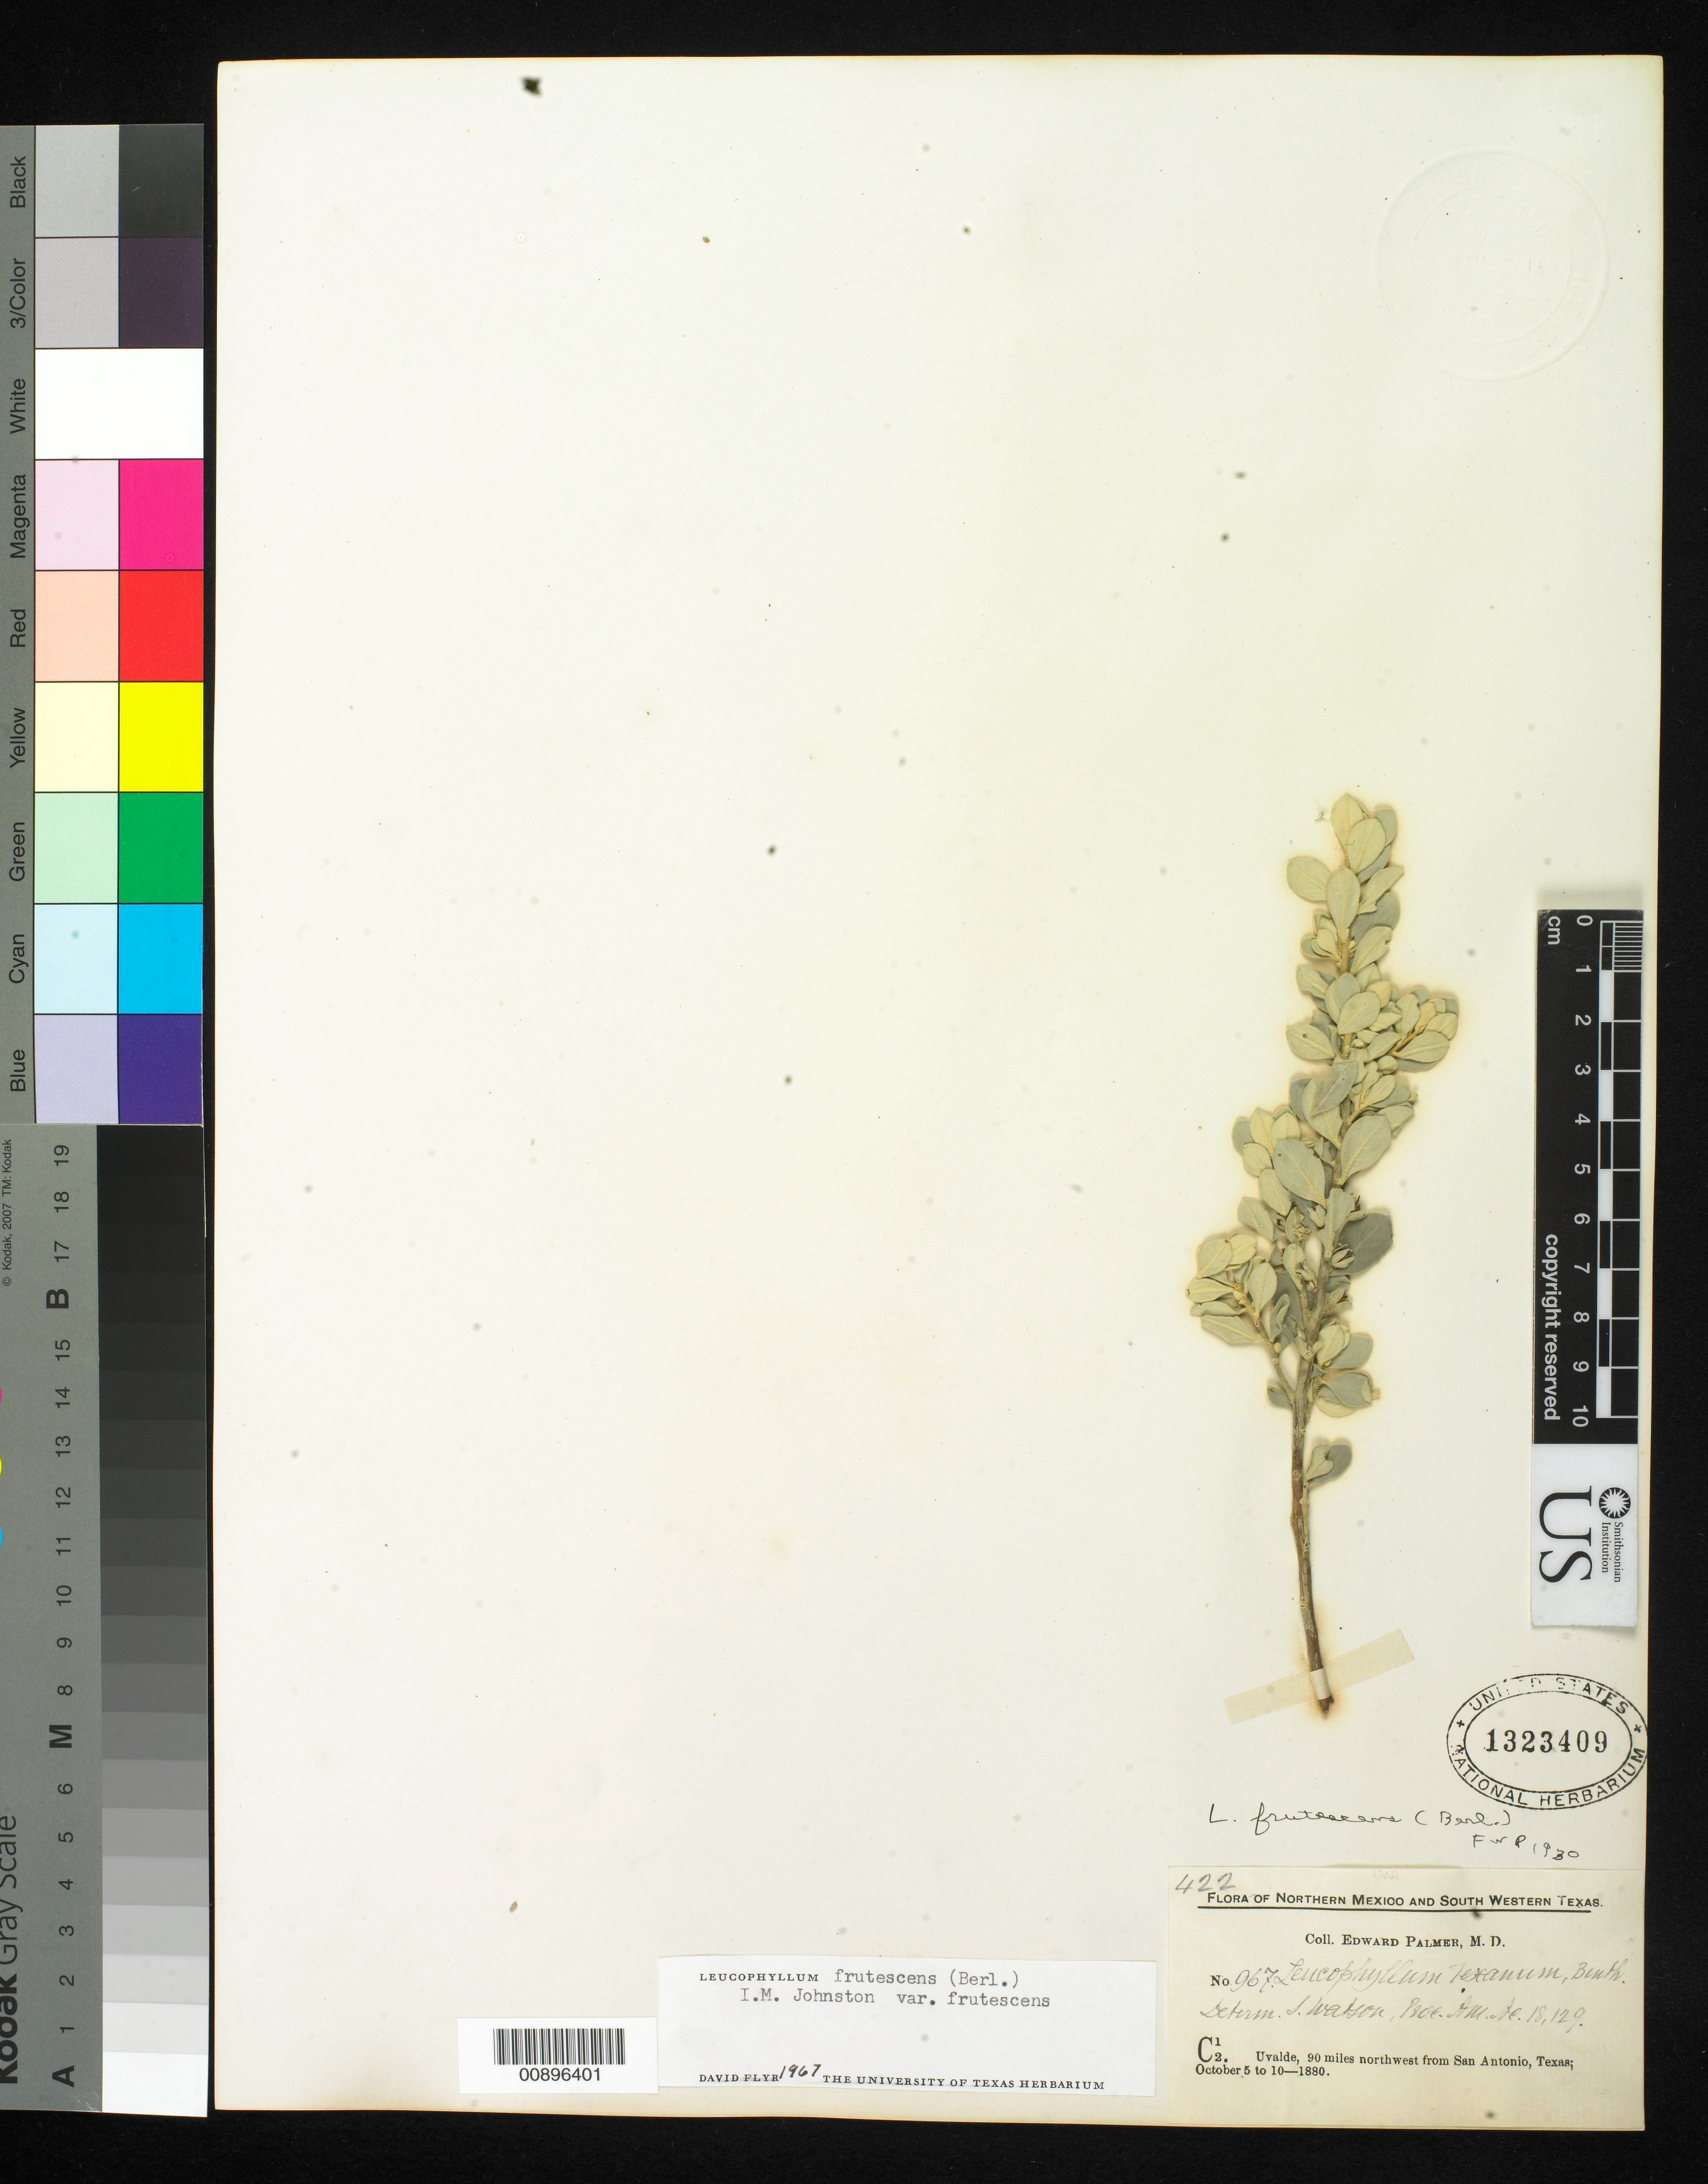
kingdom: Plantae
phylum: Tracheophyta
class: Magnoliopsida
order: Lamiales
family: Scrophulariaceae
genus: Leucophyllum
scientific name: Leucophyllum frutescens var. frutescens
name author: (Berland.) I.M. Johnst.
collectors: E. Palmer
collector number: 967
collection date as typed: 05 Oct 1880 to 10 Oct 1880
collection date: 1880-10-05/1880-10-10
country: United States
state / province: Texas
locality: C12. Uvalde, 90 miles northwest from San Antonio, Texas.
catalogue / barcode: US 1323409